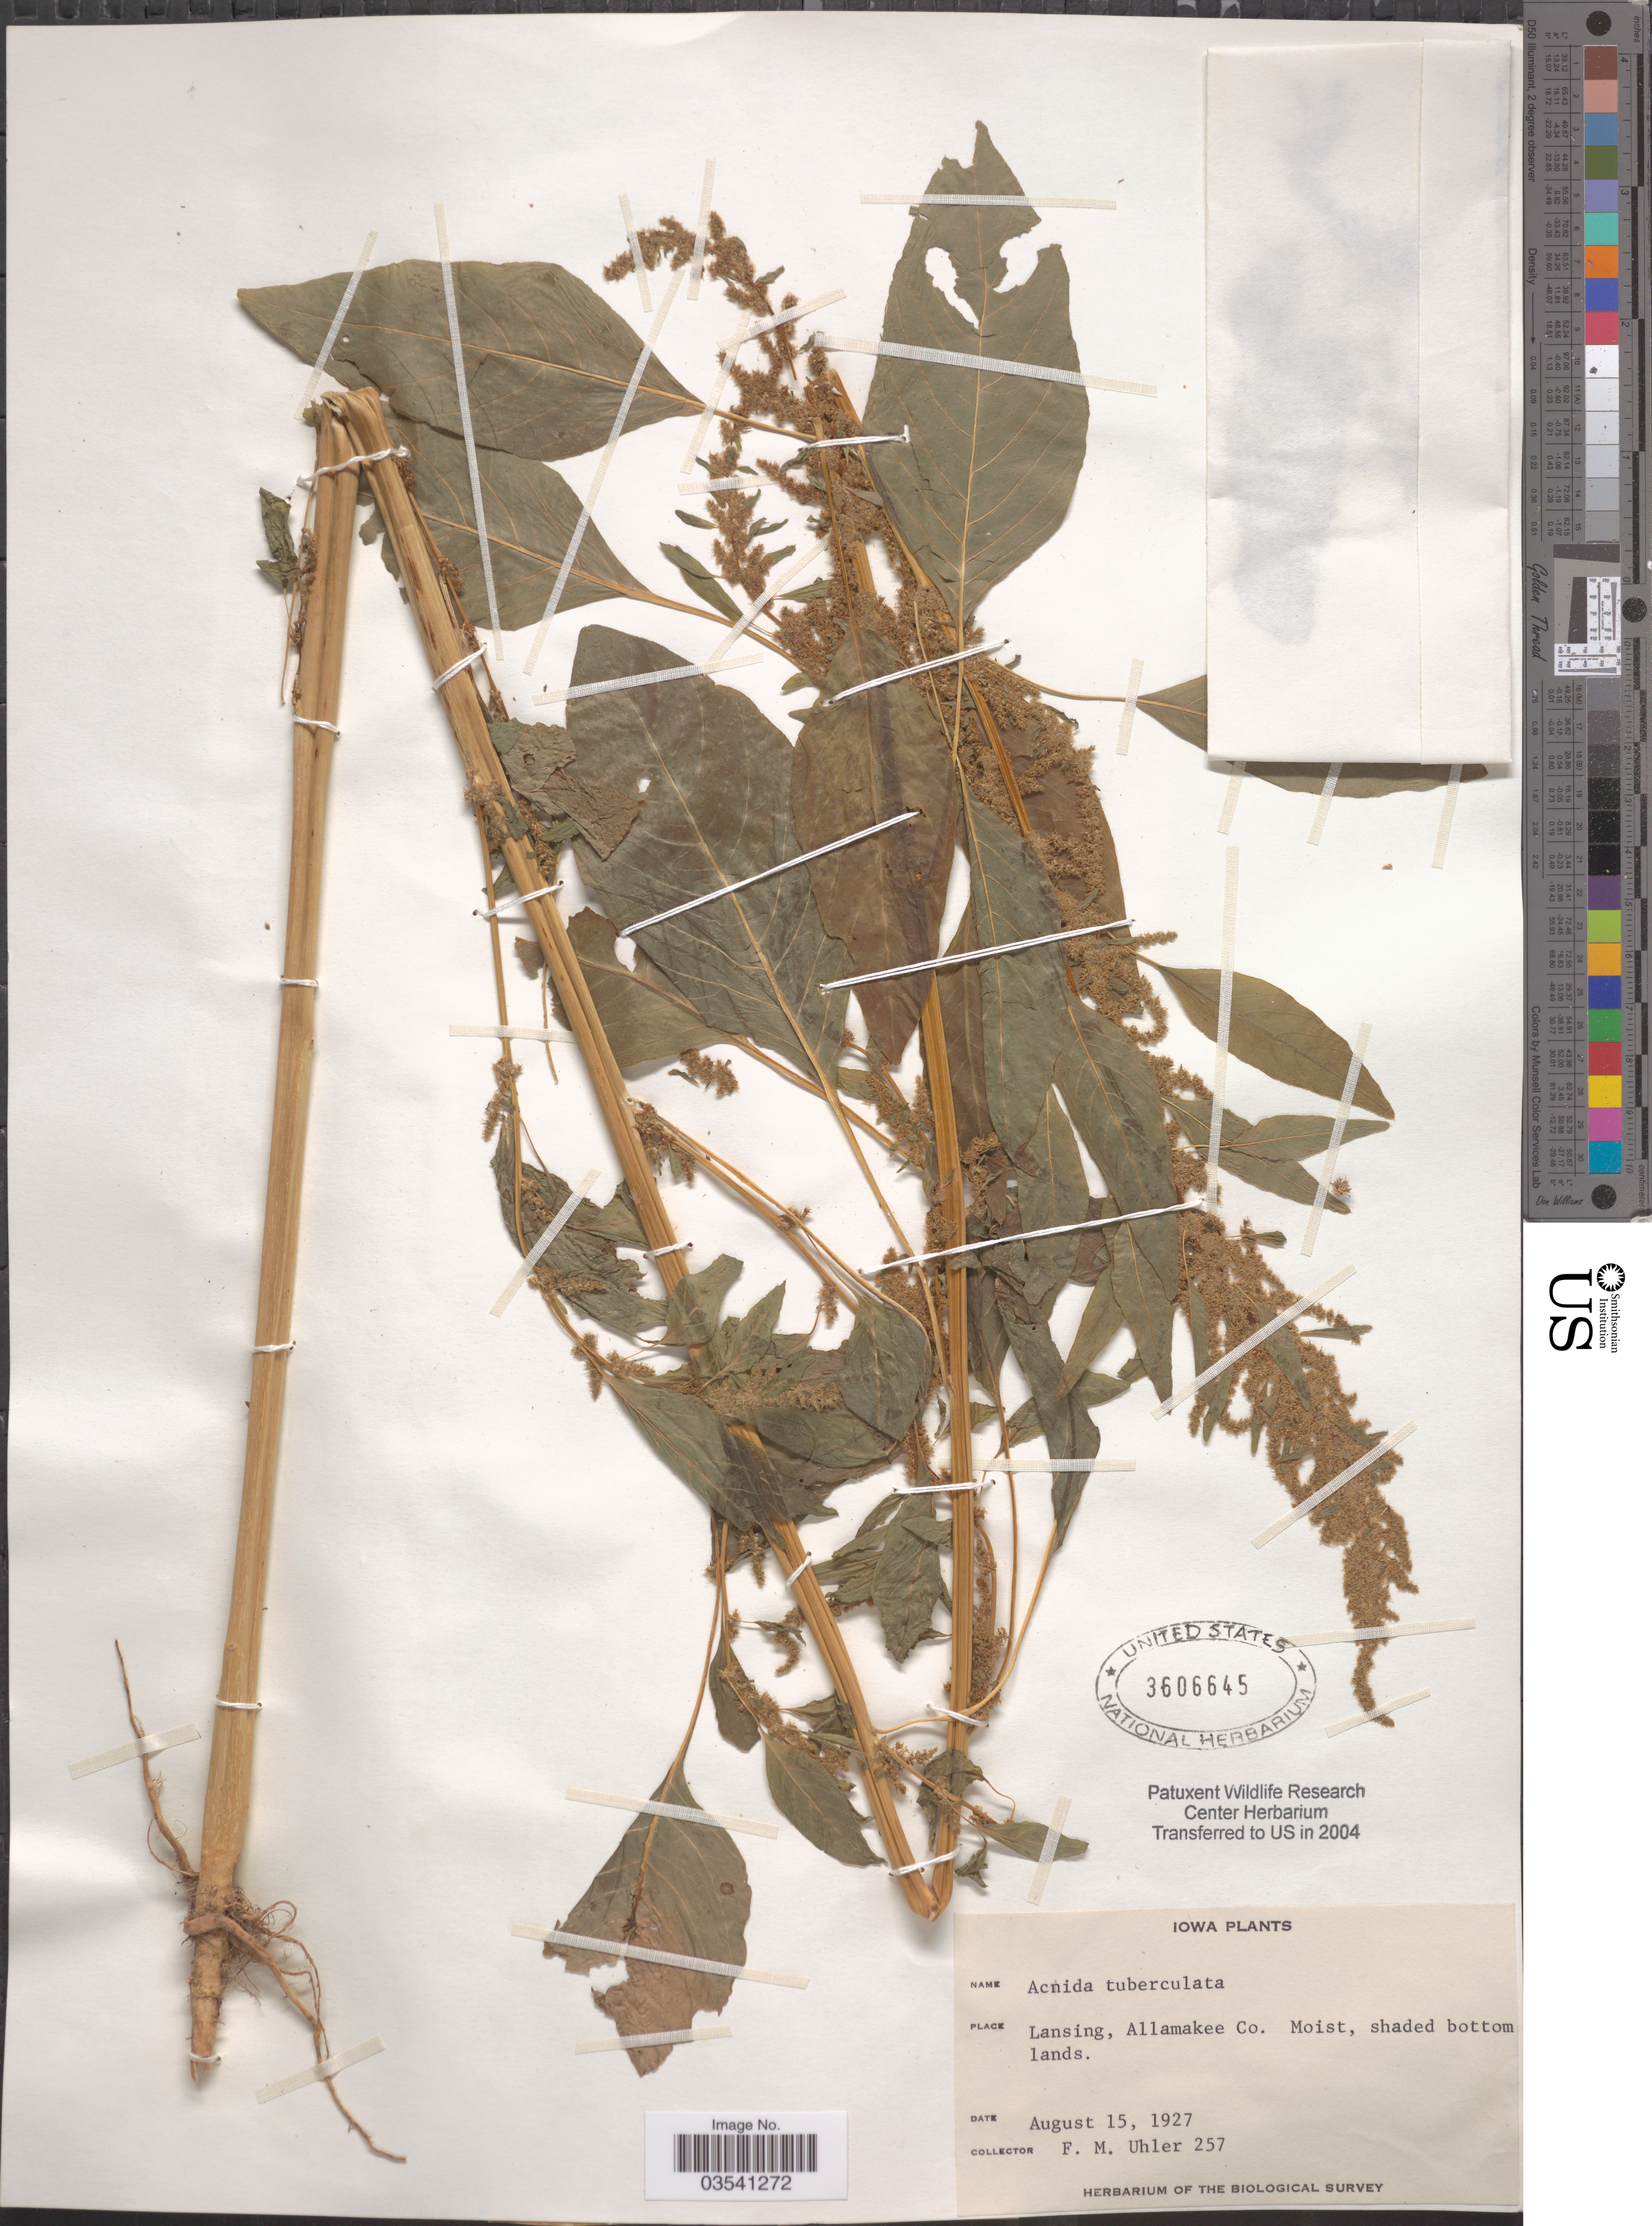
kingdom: Plantae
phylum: Tracheophyta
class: Magnoliopsida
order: Caryophyllales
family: Amaranthaceae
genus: Amaranthus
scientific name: Amaranthus tuberculatus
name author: (Moq.) J.D. Sauer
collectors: F. M. Uhler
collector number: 257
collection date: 1927-08-15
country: United States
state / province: Iowa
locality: Lansing, Allamakee Co.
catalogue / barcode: US 3606645